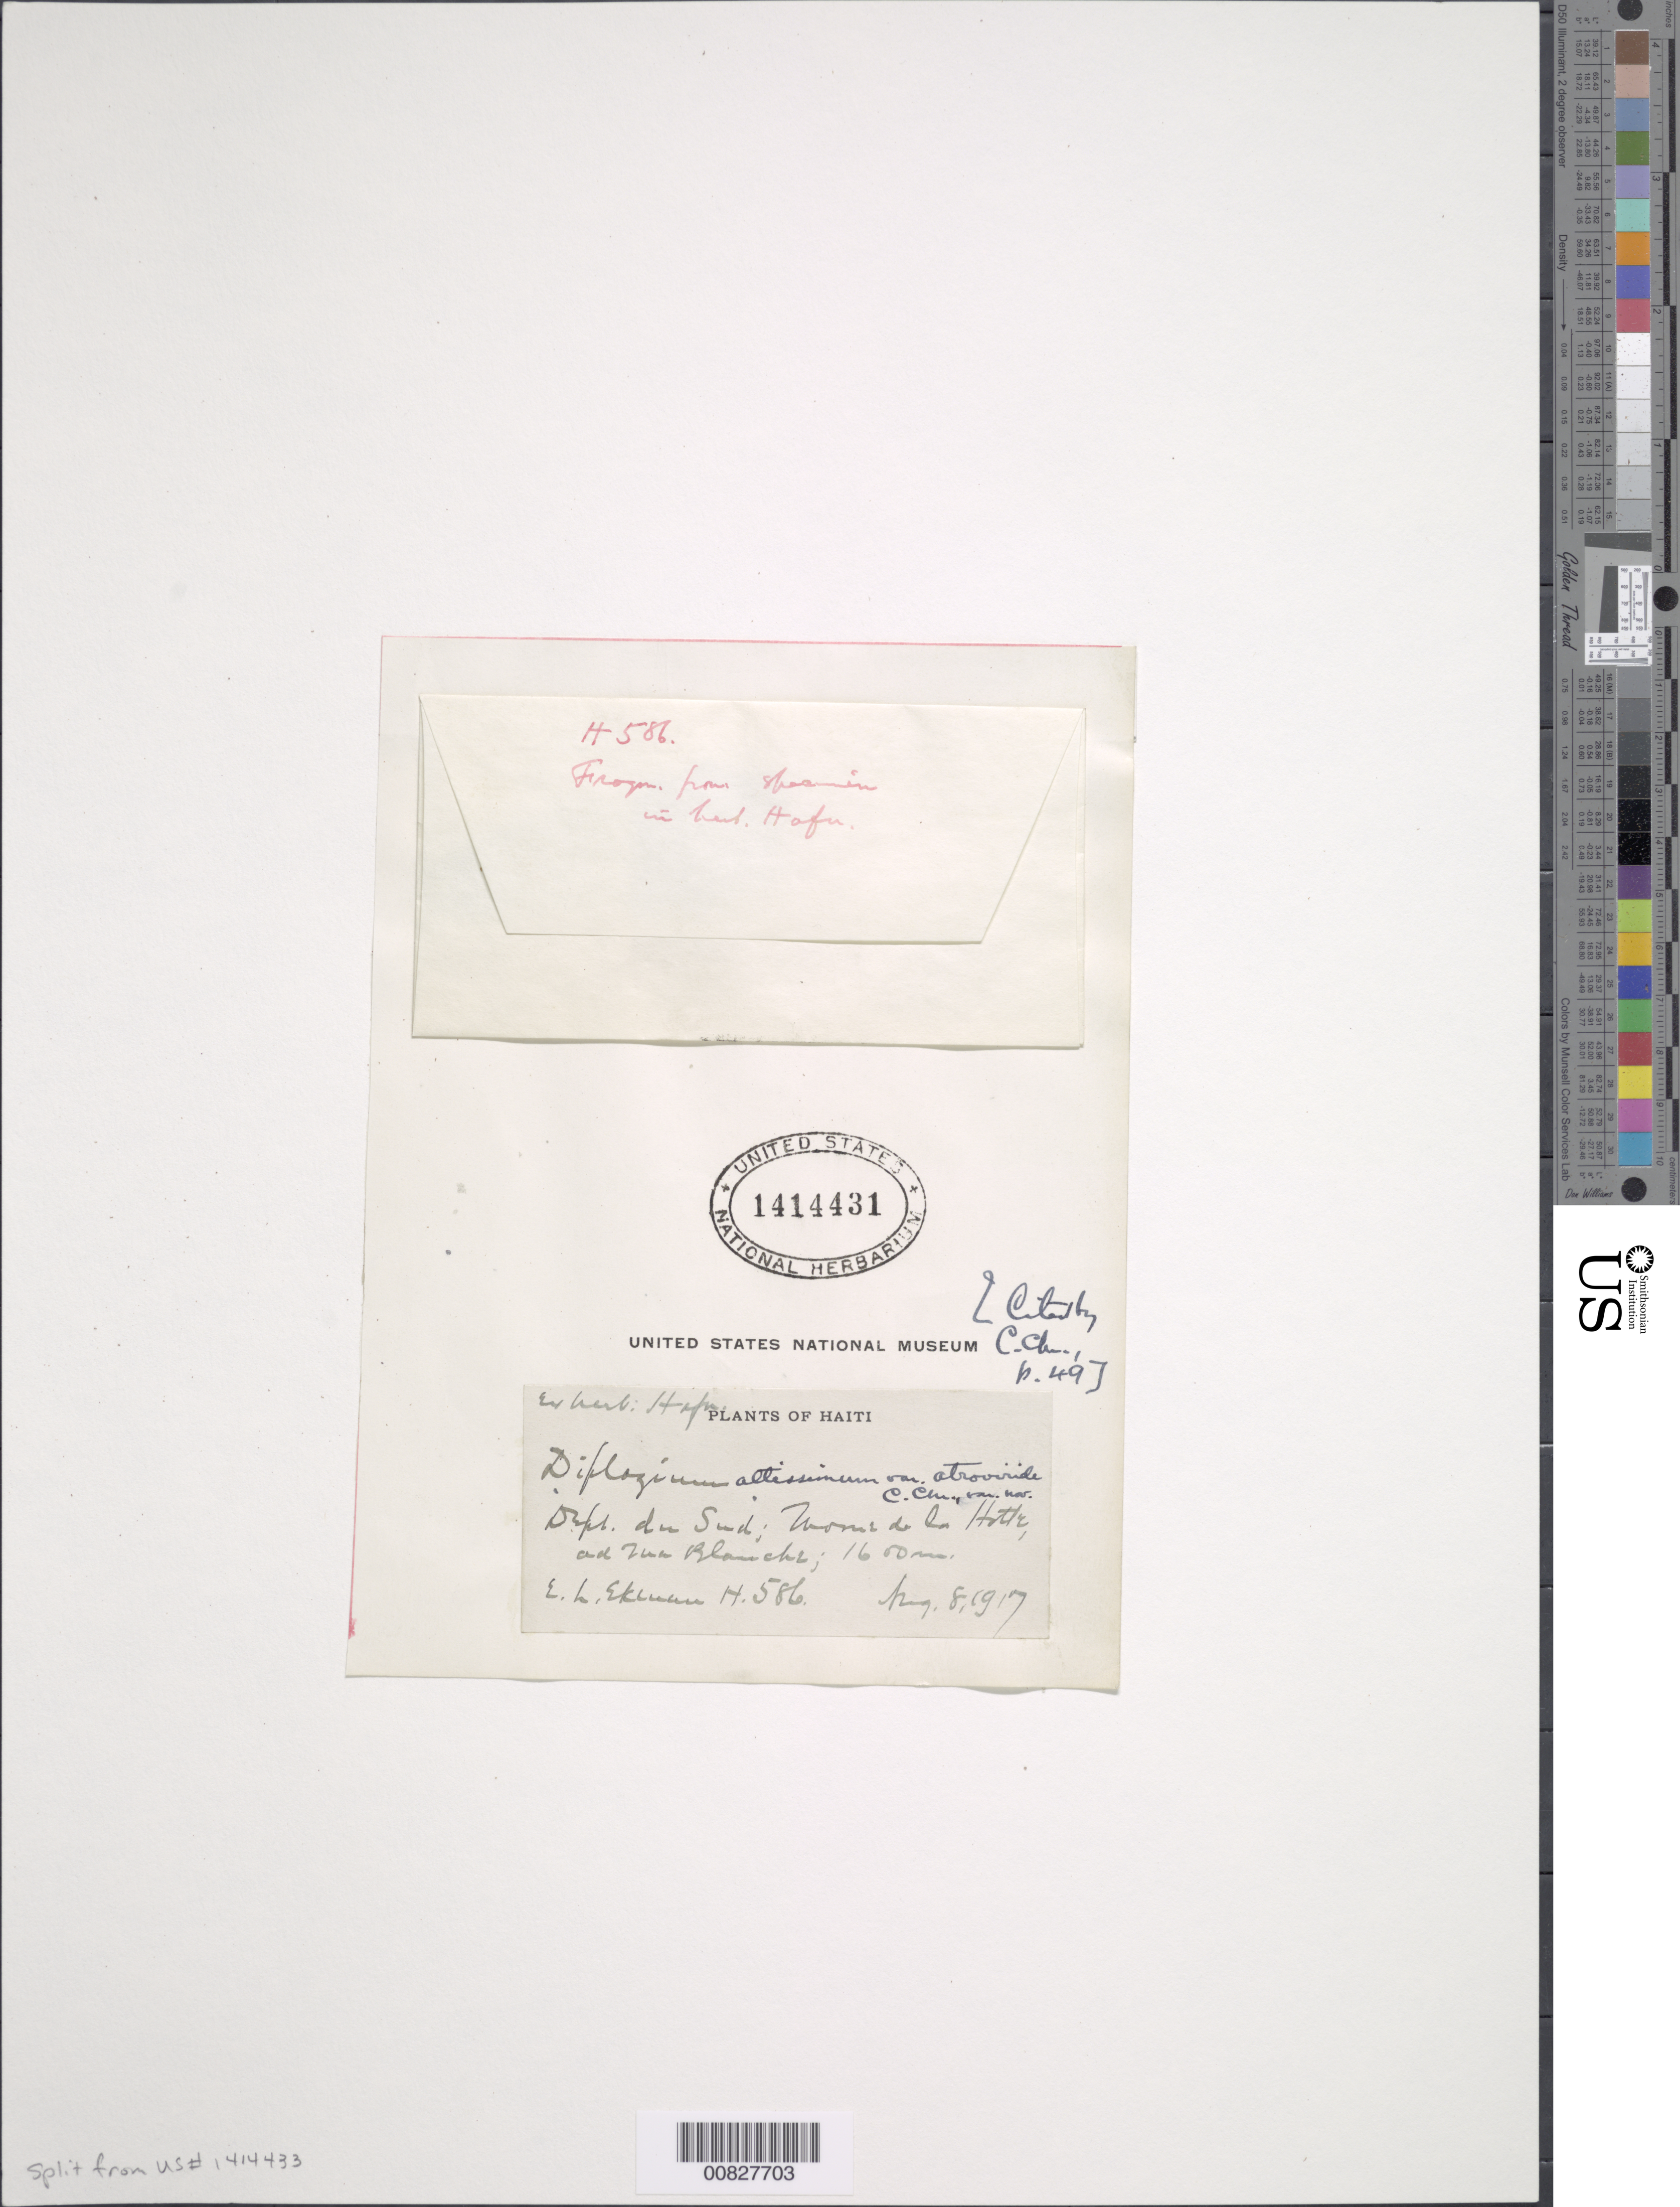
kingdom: Plantae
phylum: Tracheophyta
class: Polypodiopsida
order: Polypodiales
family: Athyriaceae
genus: Diplazium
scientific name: Diplazium altissimum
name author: (Jenman) C. Chr.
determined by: Christensen, C. F. A.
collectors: E. L. Ekman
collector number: H 586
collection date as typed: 08 Aug 1917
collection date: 1917-08-08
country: Haiti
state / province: Sud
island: Hispaniola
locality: Morne de la Hotte, La Blanche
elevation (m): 1600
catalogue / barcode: US 1414431